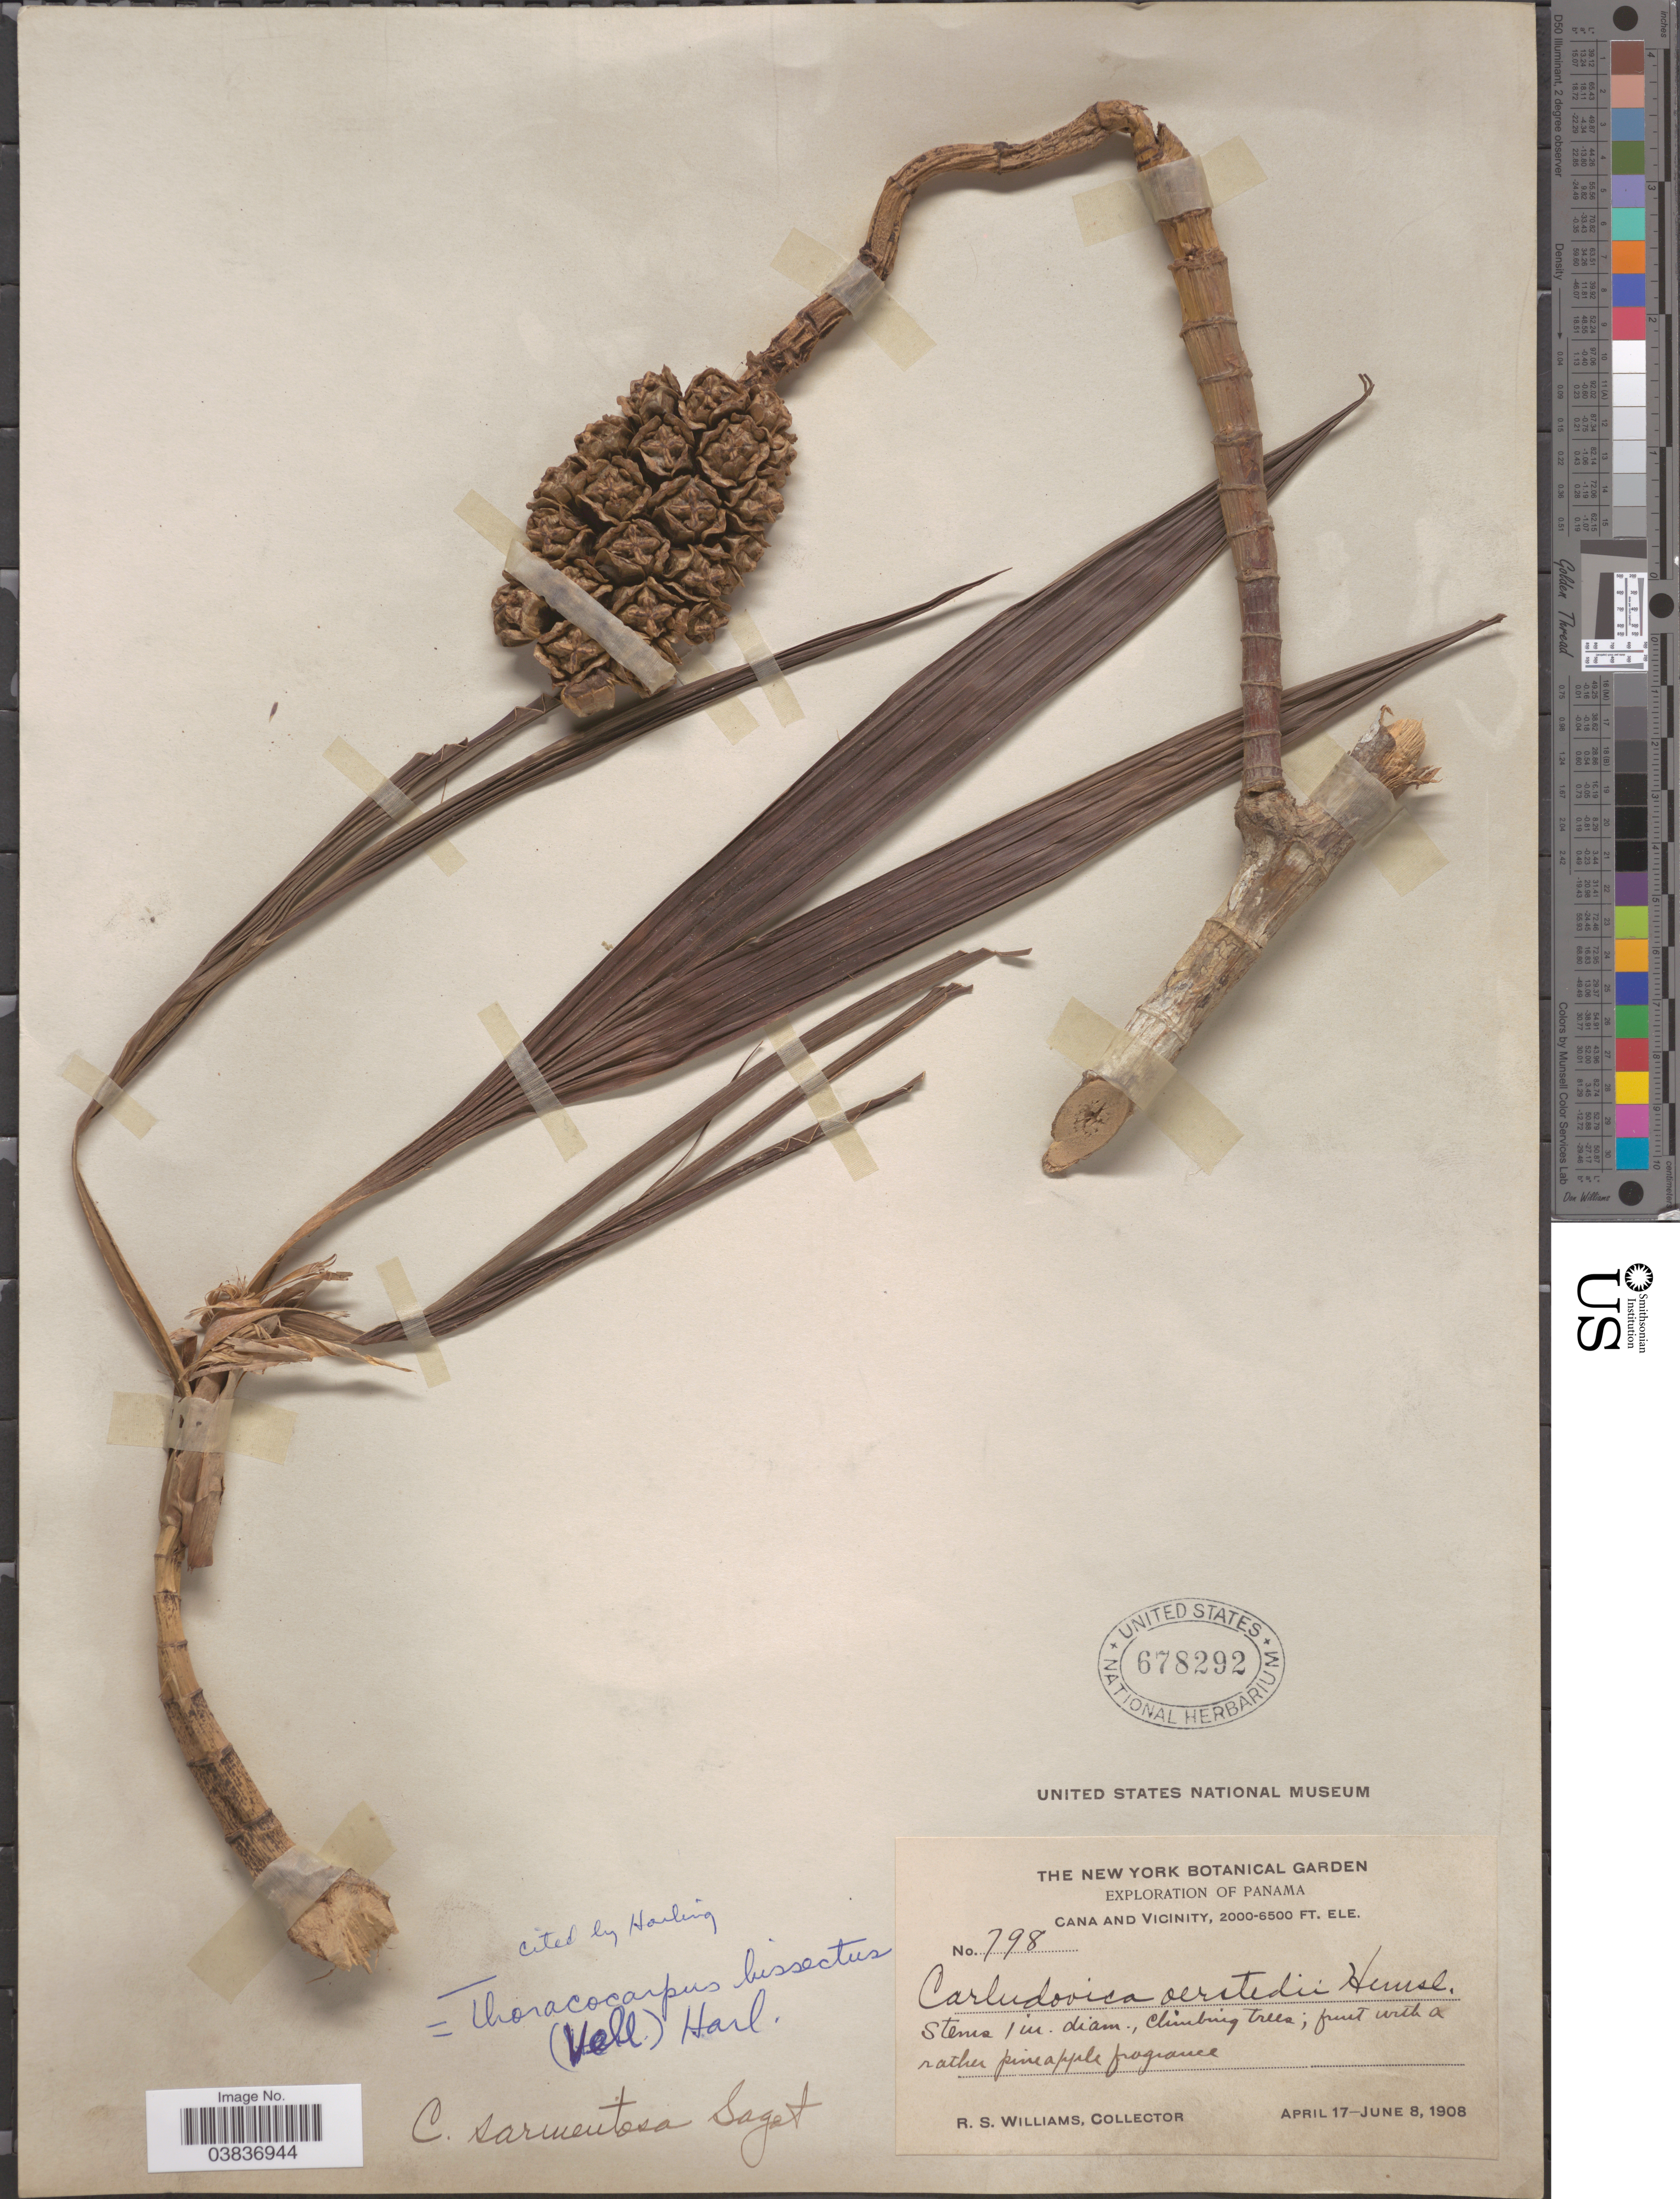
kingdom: Plantae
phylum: Tracheophyta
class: Liliopsida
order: Pandanales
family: Cyclanthaceae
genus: Thoracocarpus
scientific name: Thoracocarpus bissectus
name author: (Vell.) Harling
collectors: R. S. Williams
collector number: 798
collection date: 1908-04-17/1908-06-08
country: Panama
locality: Cana and Vicinity.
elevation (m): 610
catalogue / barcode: US 678292